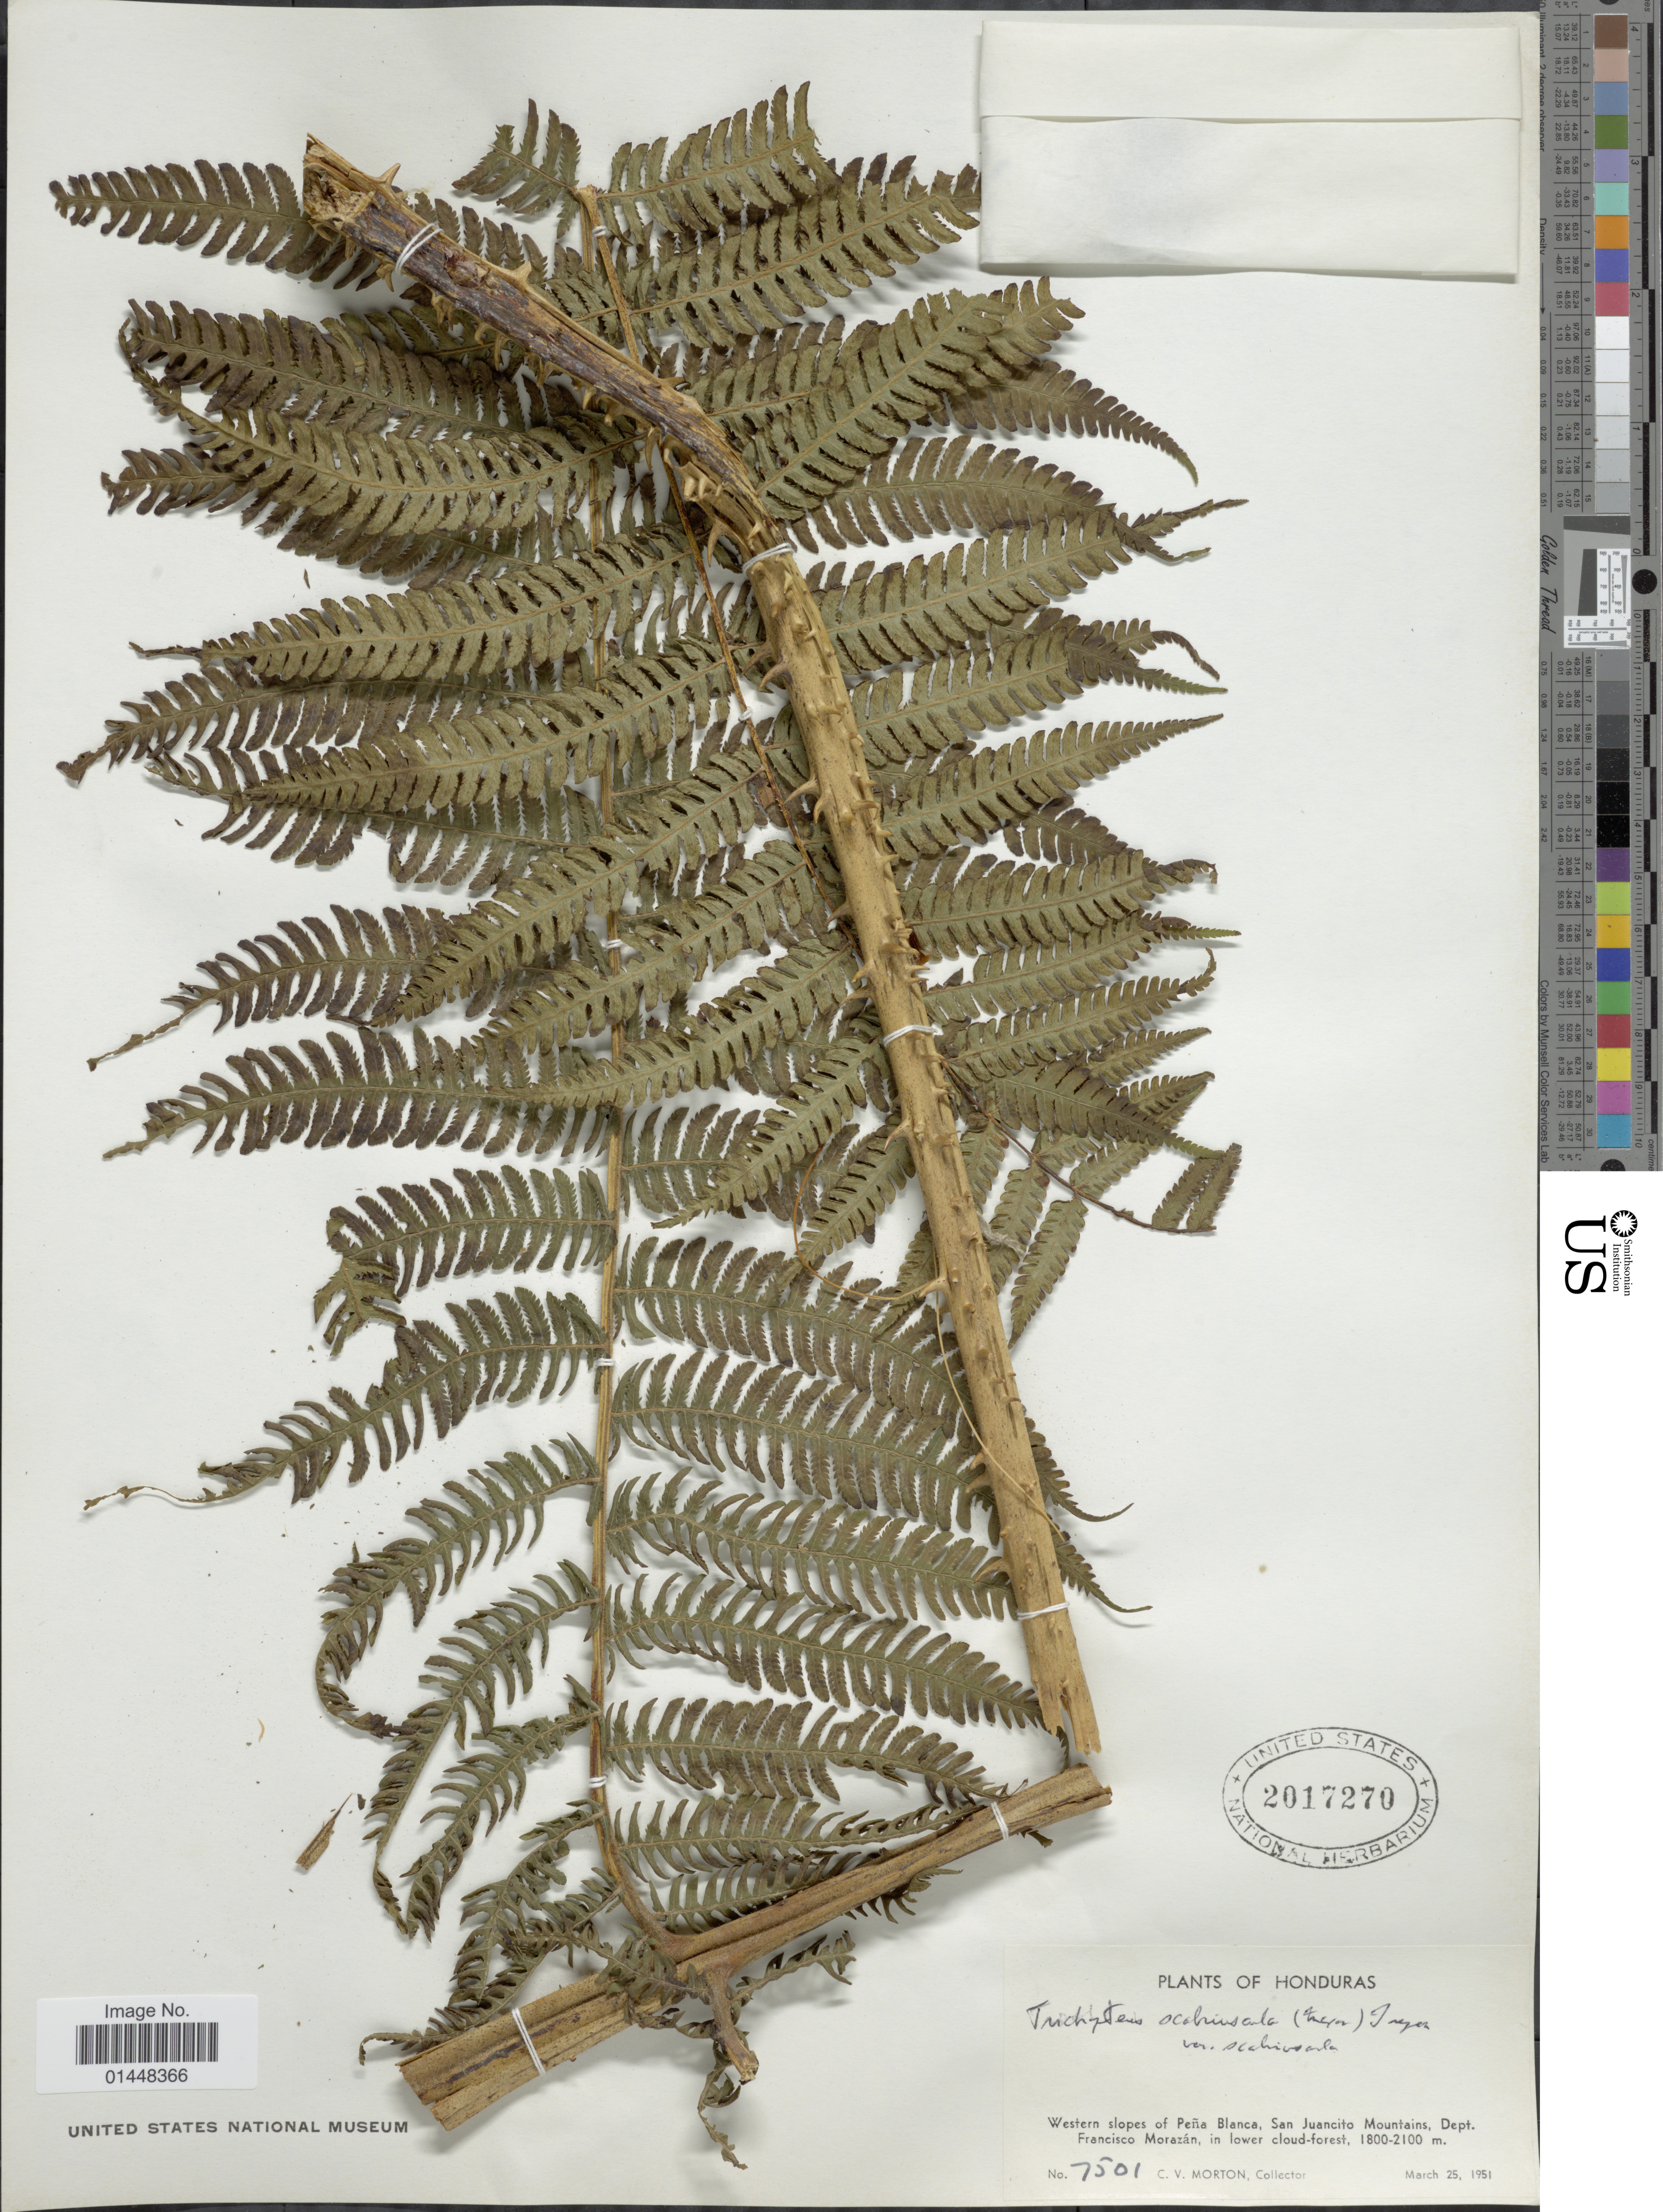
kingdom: Plantae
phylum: Tracheophyta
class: Polypodiopsida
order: Cyatheales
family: Cyatheaceae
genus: Cyathea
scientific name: Cyathea bicrenata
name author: Liebm.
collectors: C. V. Morton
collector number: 7501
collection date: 1951-03-25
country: Honduras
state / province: Fco. Morazán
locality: Honduras, Western slopes of Pena Blanca, San Juancito Mountains, Dept. Francisco Morazon, in lower cloud-forest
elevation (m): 1800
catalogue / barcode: US 2017270